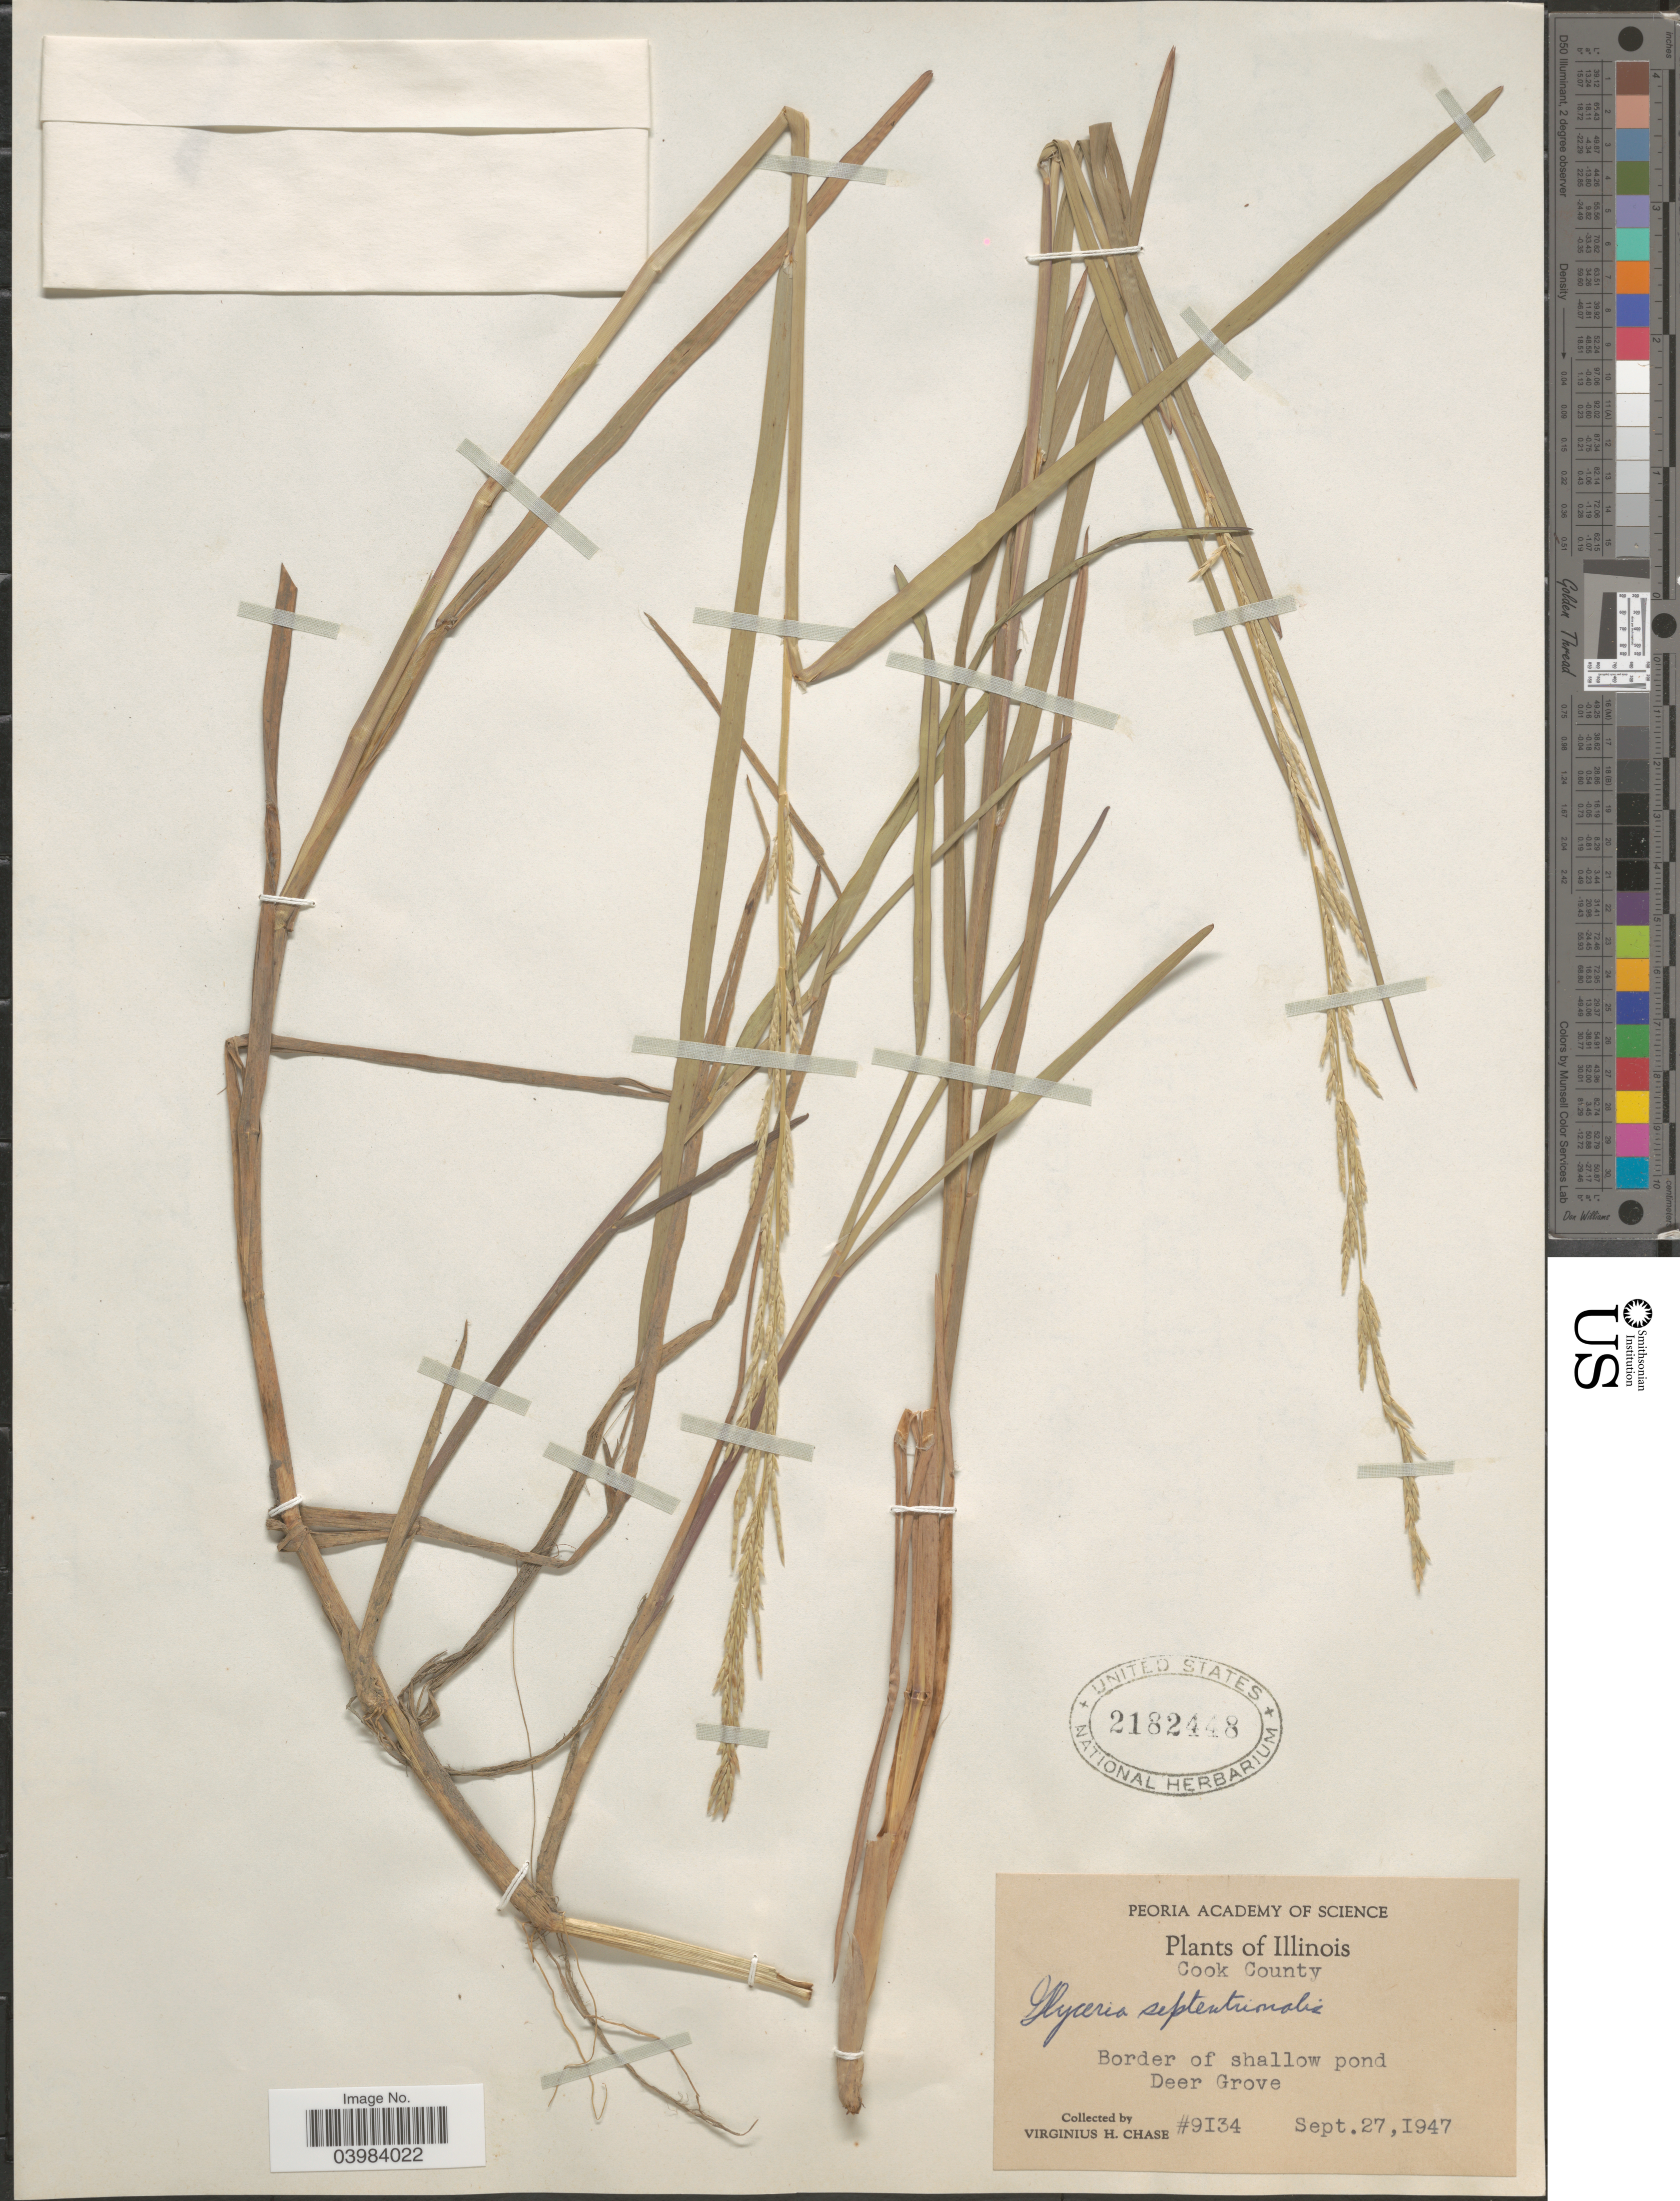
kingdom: Plantae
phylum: Tracheophyta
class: Liliopsida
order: Poales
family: Poaceae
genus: Glyceria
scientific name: Glyceria septentrionalis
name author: Hitchc.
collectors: V. H. Chase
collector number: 9134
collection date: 1947-09-27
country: United States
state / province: Illinois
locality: Cook County. Border of shallow pond. Deer Grove.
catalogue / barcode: US 2182448